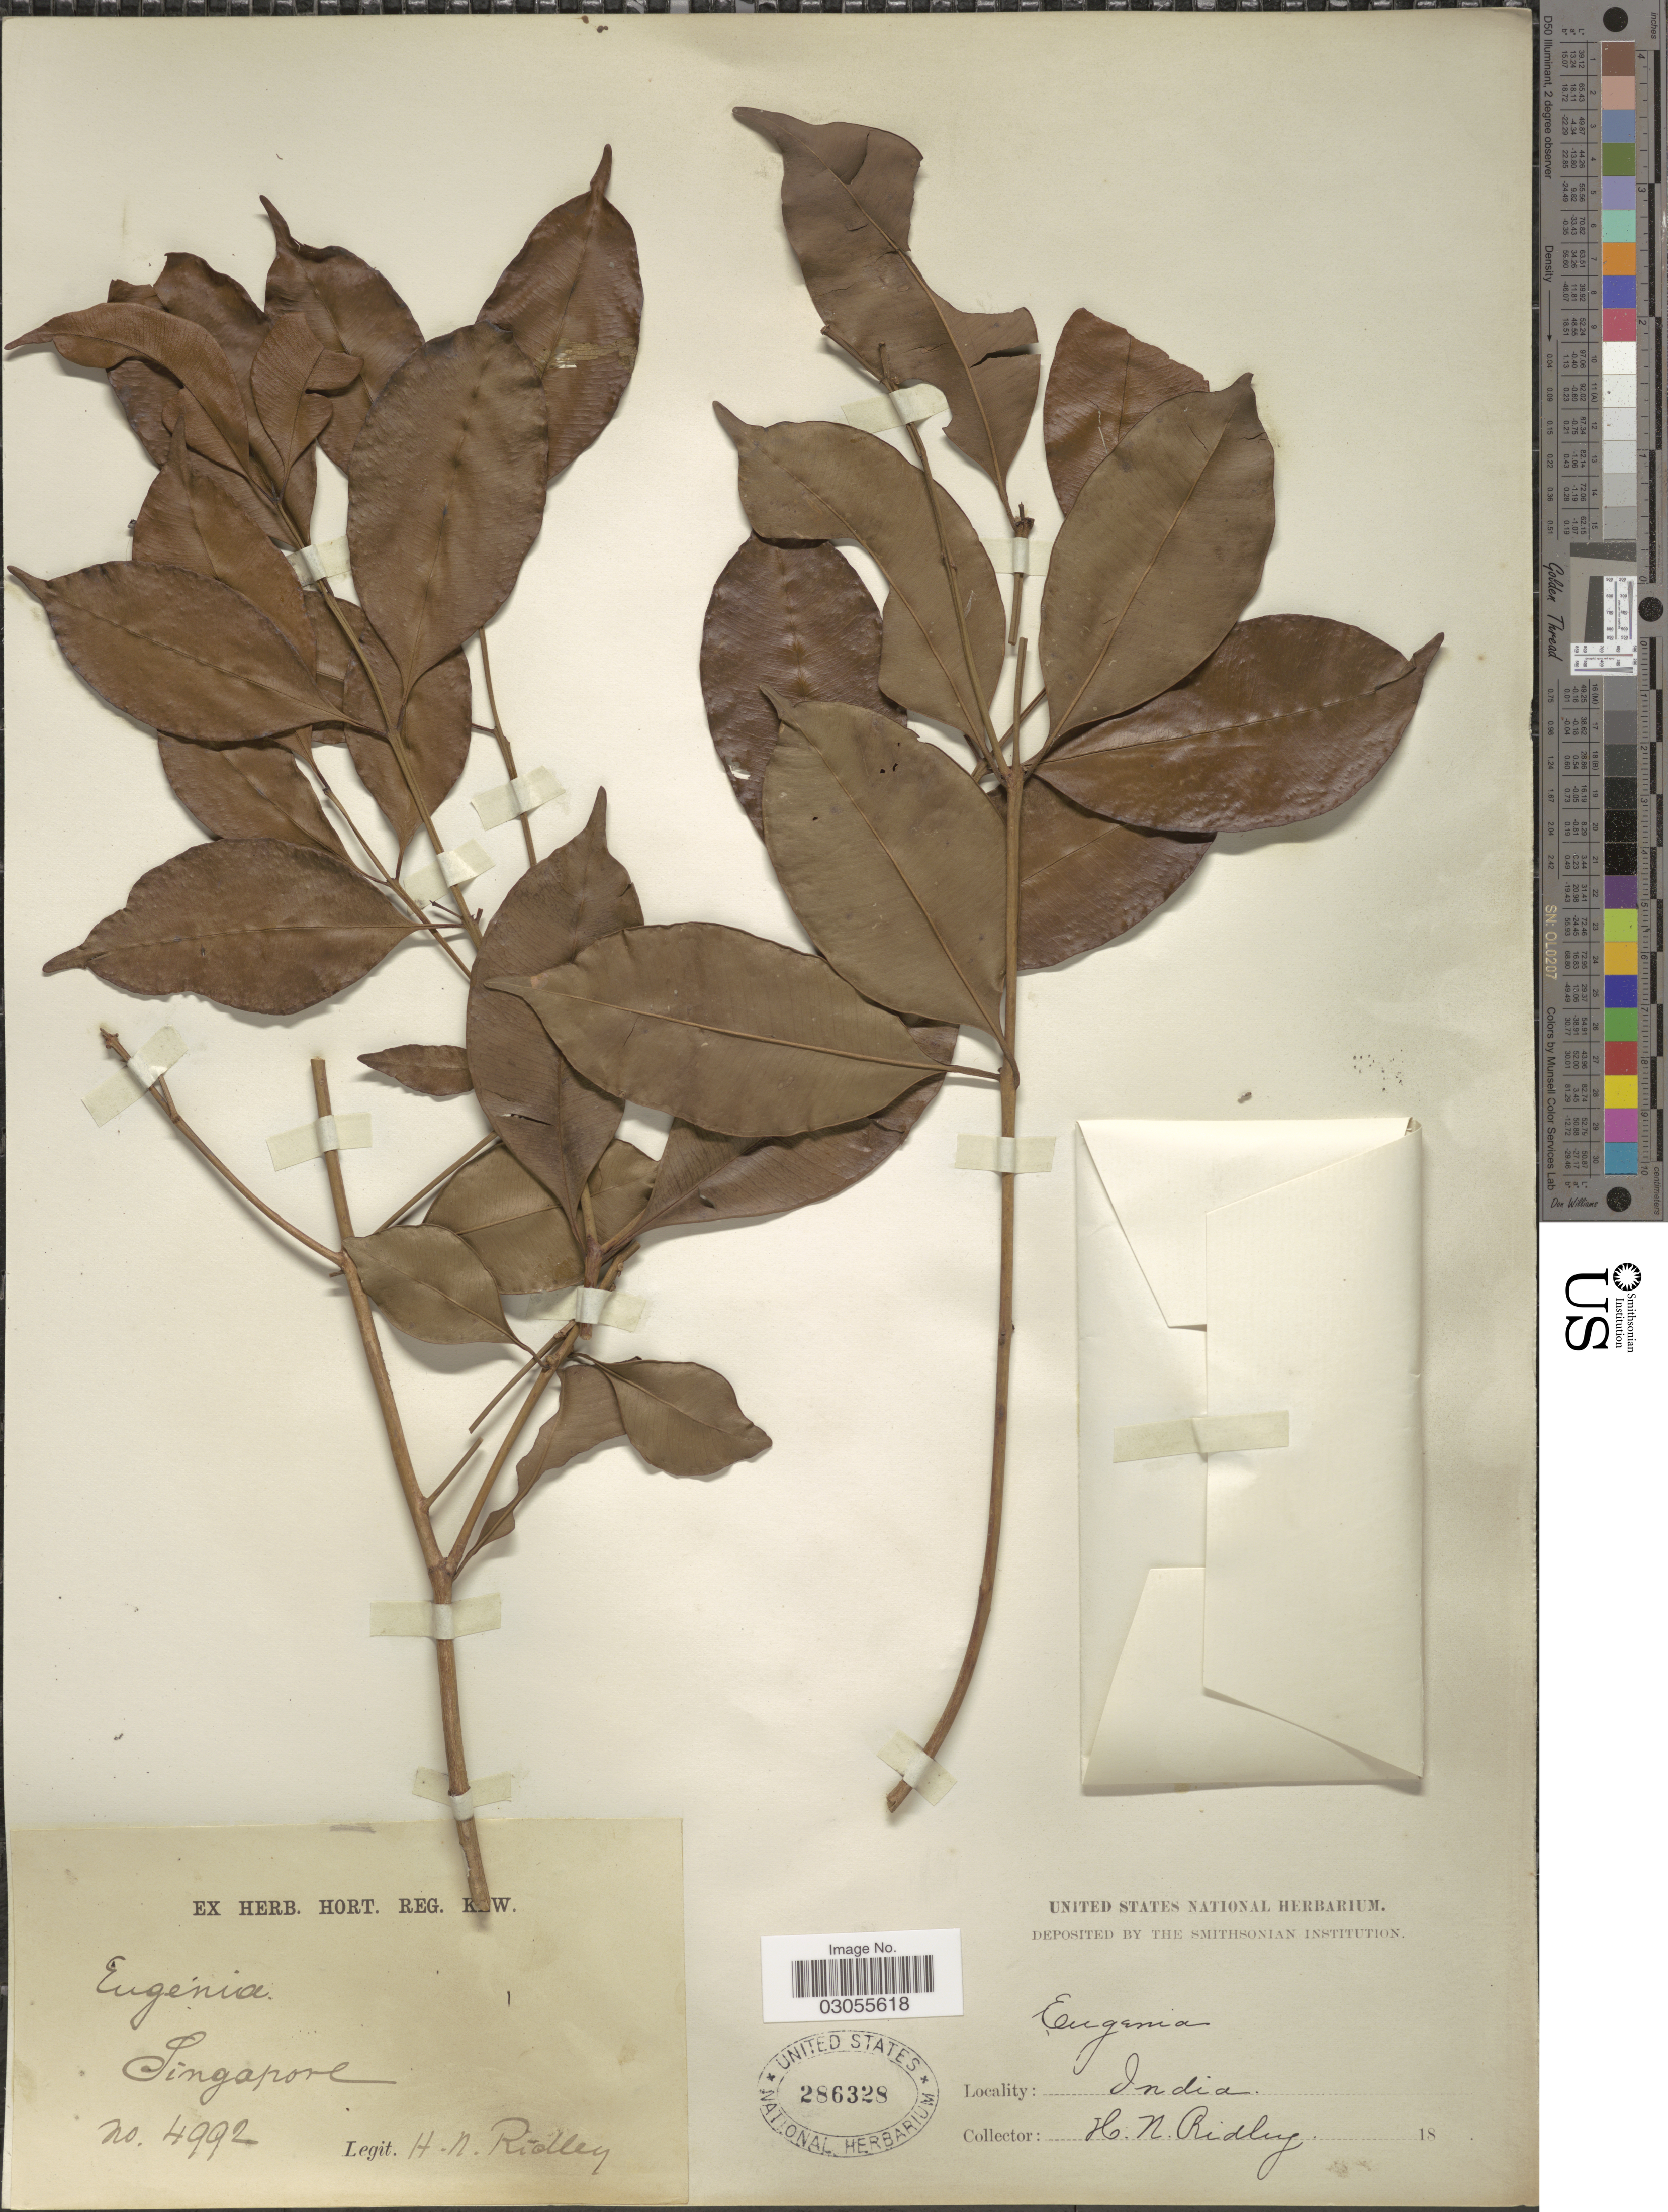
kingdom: Plantae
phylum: Tracheophyta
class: Magnoliopsida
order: Myrtales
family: Myrtaceae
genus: Syzygium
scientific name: Syzygium sp.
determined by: Strong, M. T., (US), Smithsonian Institution - National Museum of Natural History (UNITED STATES)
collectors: H. N. Ridley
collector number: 4992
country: Singapore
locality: Singapore. India.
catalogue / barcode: US 286328